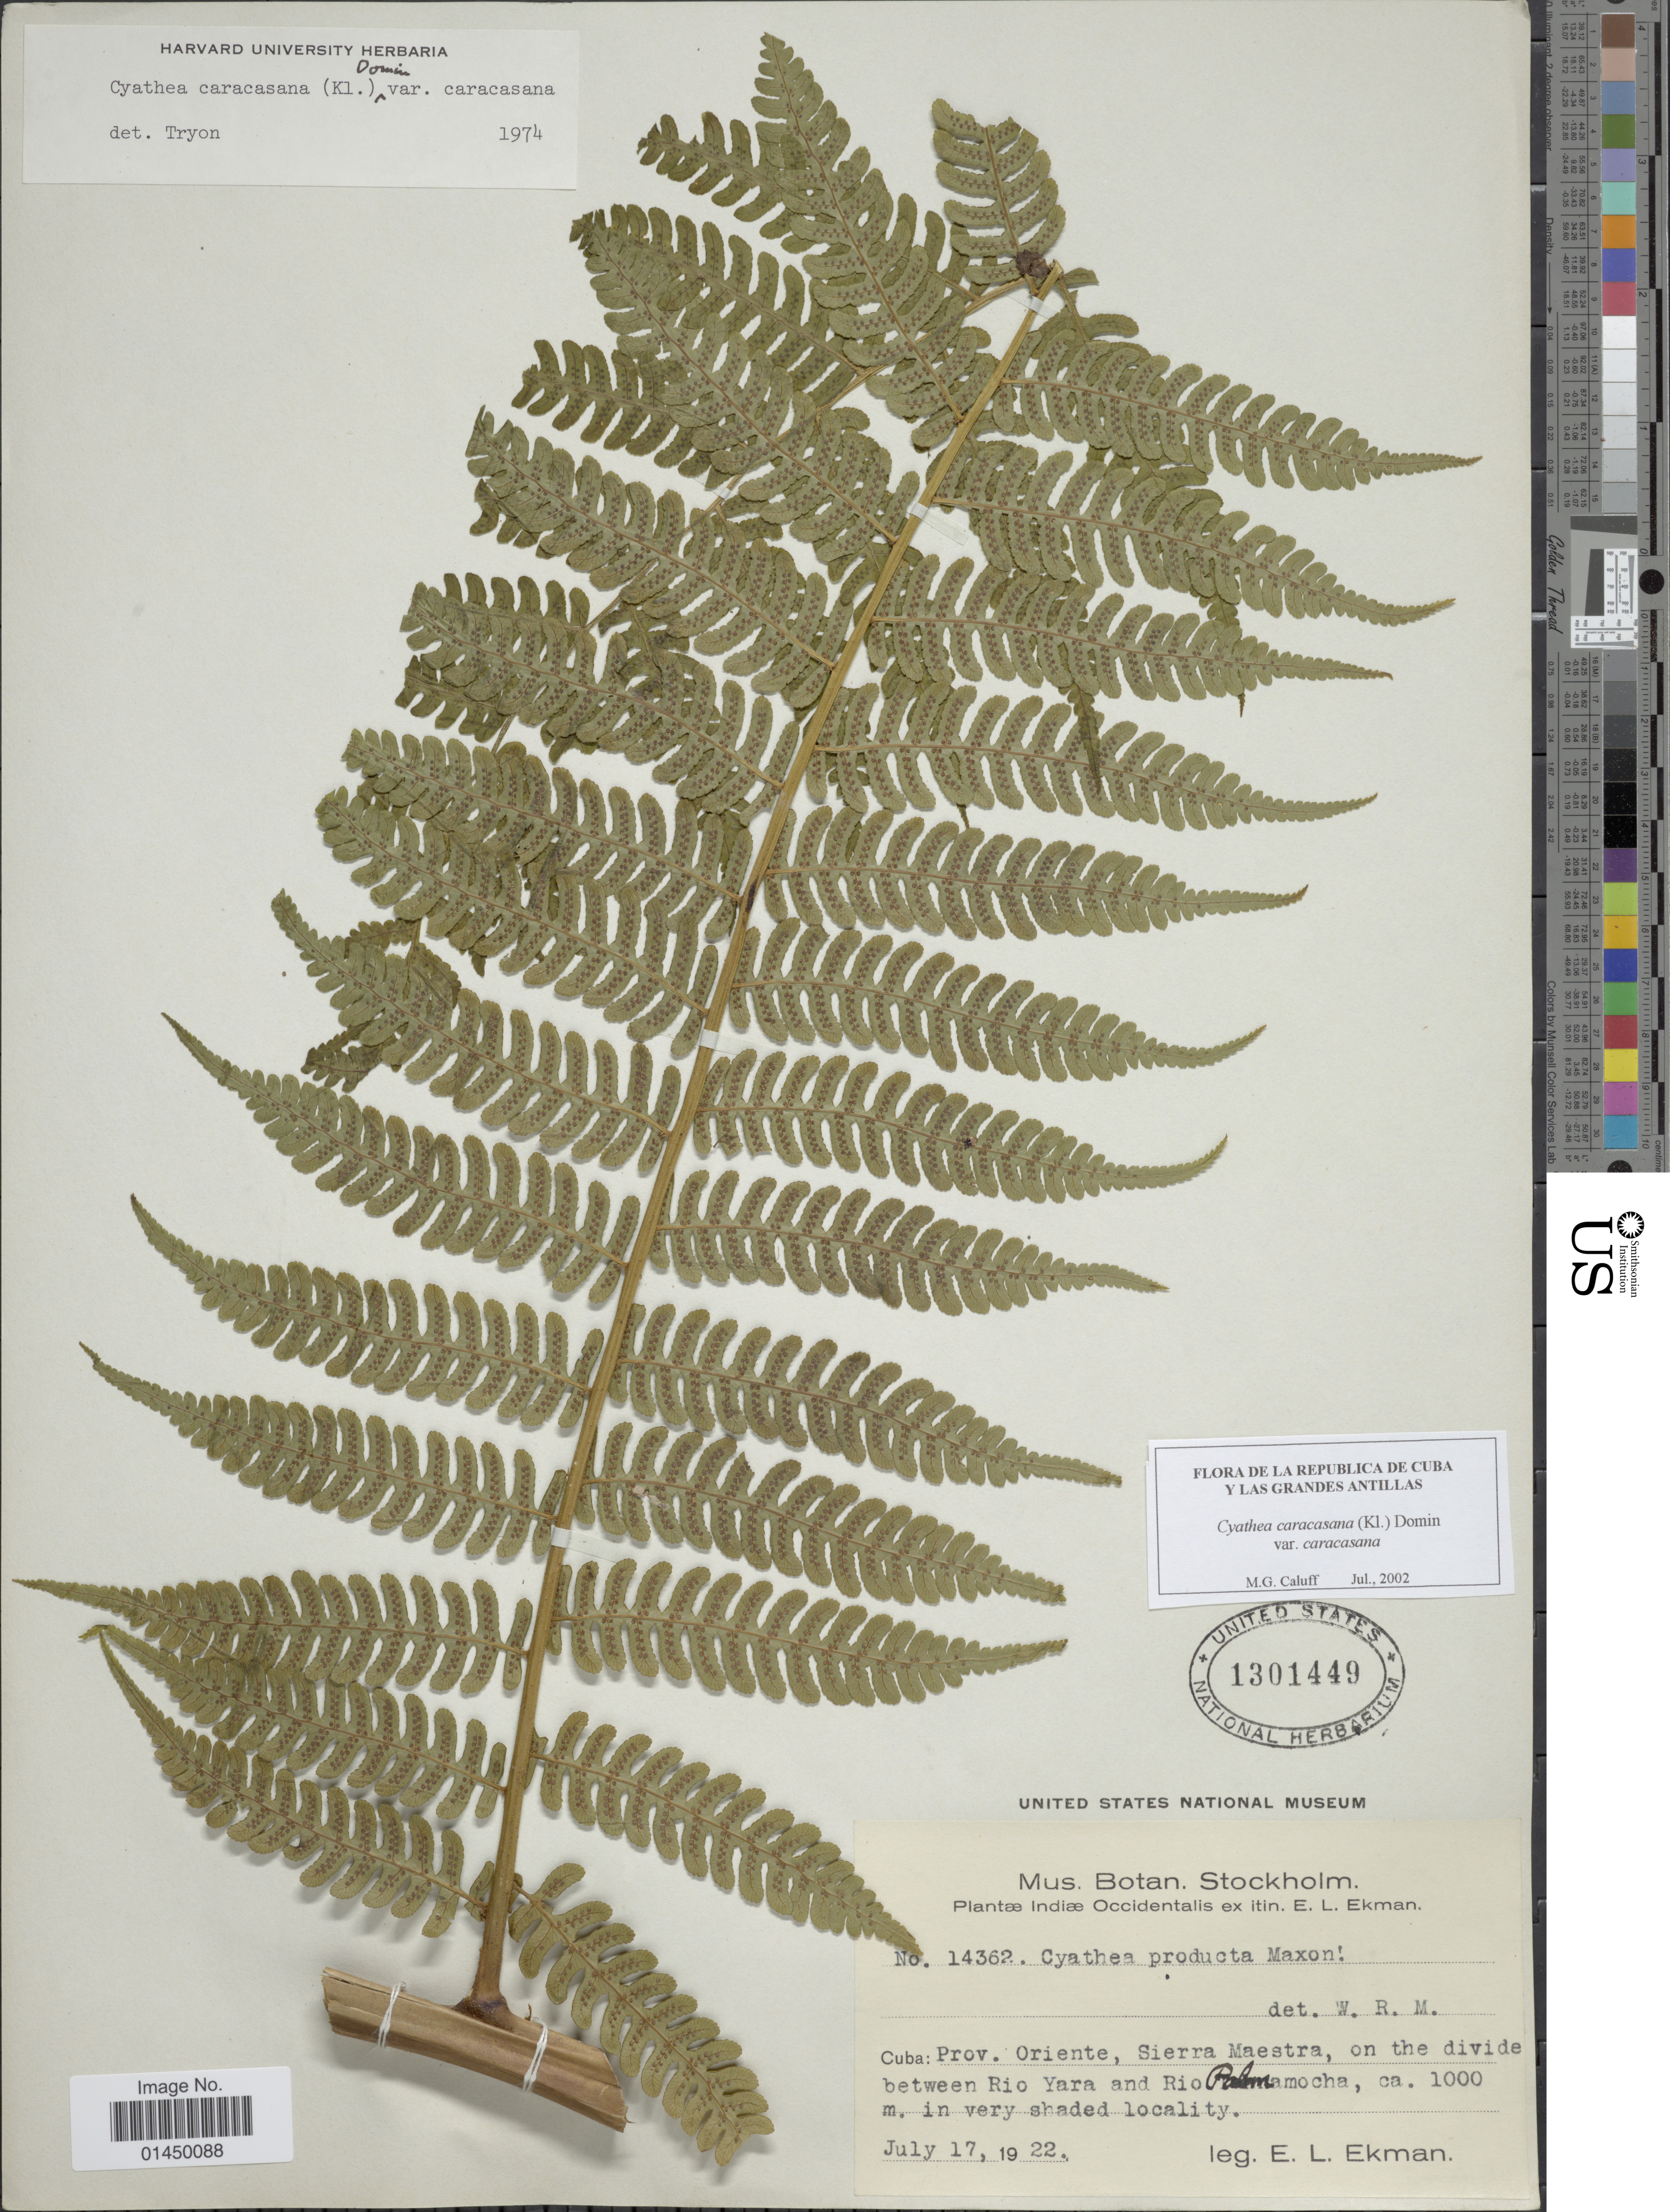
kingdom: Plantae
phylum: Tracheophyta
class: Polypodiopsida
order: Cyatheales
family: Cyatheaceae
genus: Cyathea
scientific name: Cyathea caracasana var. caracasana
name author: (Klotzsch) Domin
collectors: E. L. Ekman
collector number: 14362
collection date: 1922-07-17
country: Cuba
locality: Cuba: Prov. Oriente, Sierra Maestra, on the divide between Rio Yara and Río Palma Mocha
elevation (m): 1000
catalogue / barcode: US 1301449